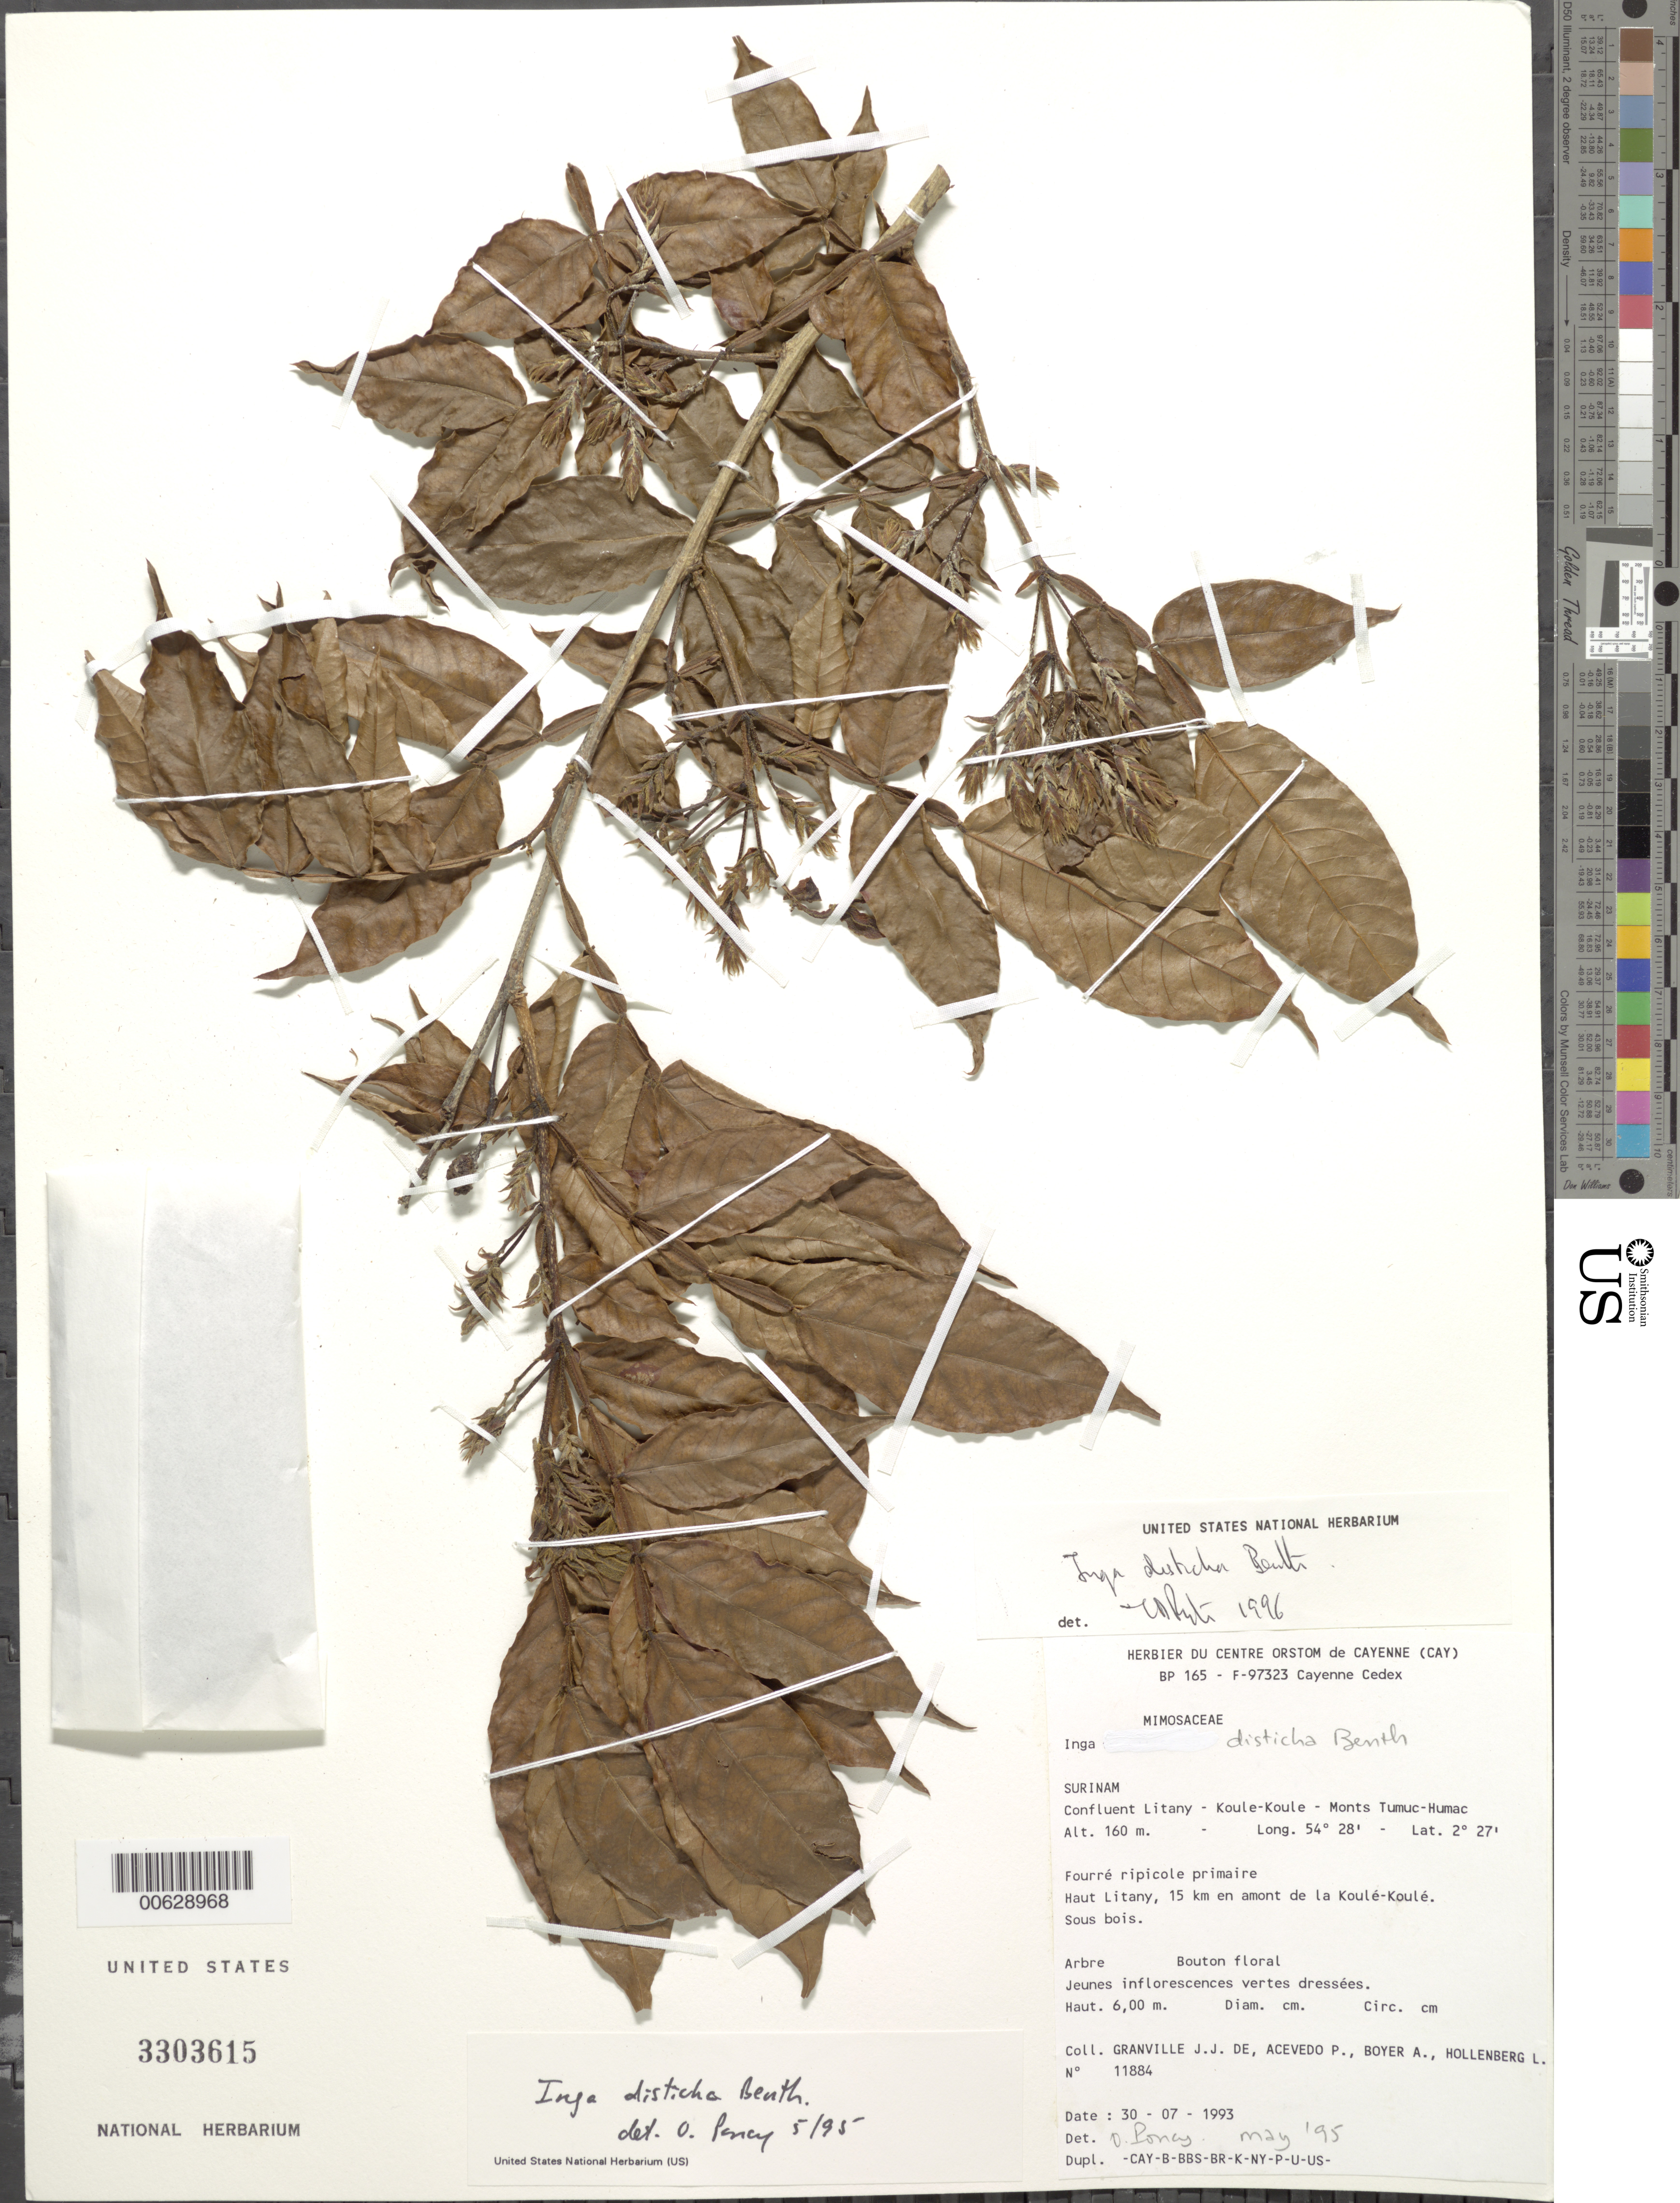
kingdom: Plantae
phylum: Tracheophyta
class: Magnoliopsida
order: Fabales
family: Fabaceae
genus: Inga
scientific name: Inga disticha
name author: Benth.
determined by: Pennington, T. D., (K)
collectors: J.-J. de Granville, P. Acevedo-Rodr., A. Boyer & L. Hollenberg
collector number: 11884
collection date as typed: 30-Jul-93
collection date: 1993-07-30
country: Suriname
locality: Litany R., confl with Koule-Koule, Monts Tumuc-Humac. Haut Litany, 15 km à L'ouest de la Koulé-Koulé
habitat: Fourre ripicole primaire, sous bois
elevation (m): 160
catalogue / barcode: US 3303615